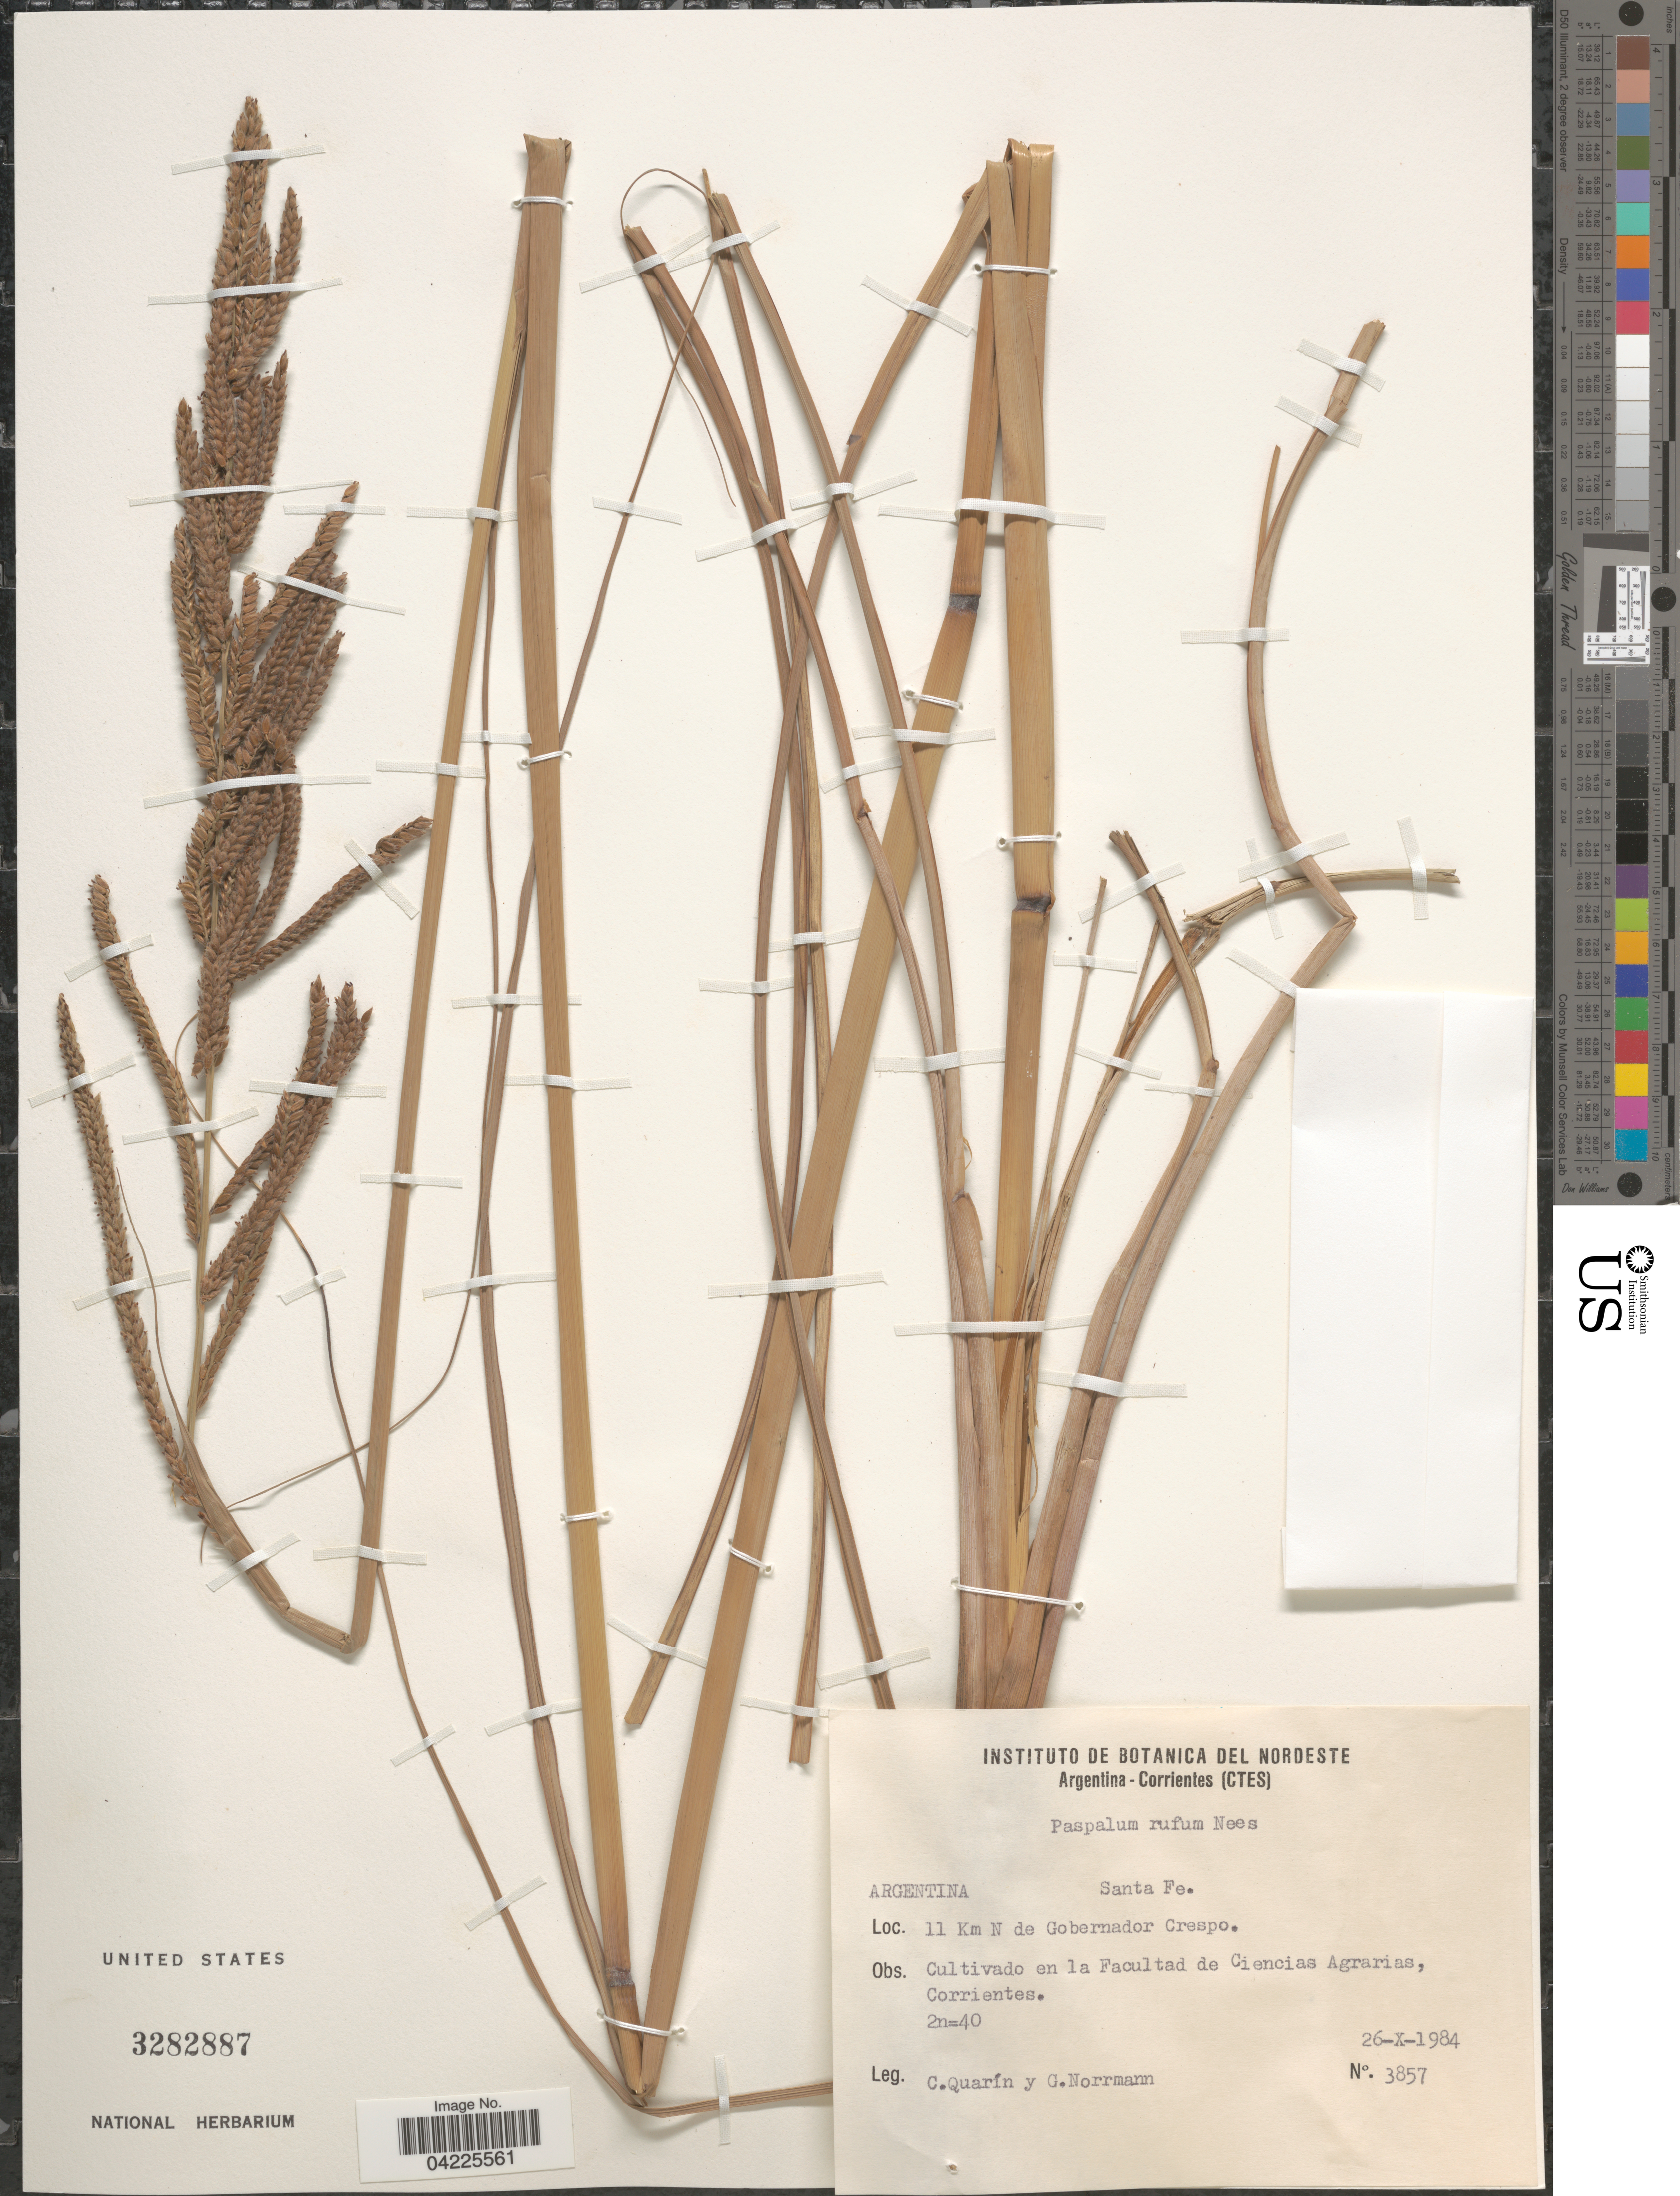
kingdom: Plantae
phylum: Tracheophyta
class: Liliopsida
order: Poales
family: Poaceae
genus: Paspalum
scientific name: Paspalum rufum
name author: Nees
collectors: C. Quarín & G. Norrmann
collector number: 3857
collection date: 1984-10-26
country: Argentina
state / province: Corrientes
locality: En la Facultad de Ciencias Agrarias.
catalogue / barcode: US 3282887